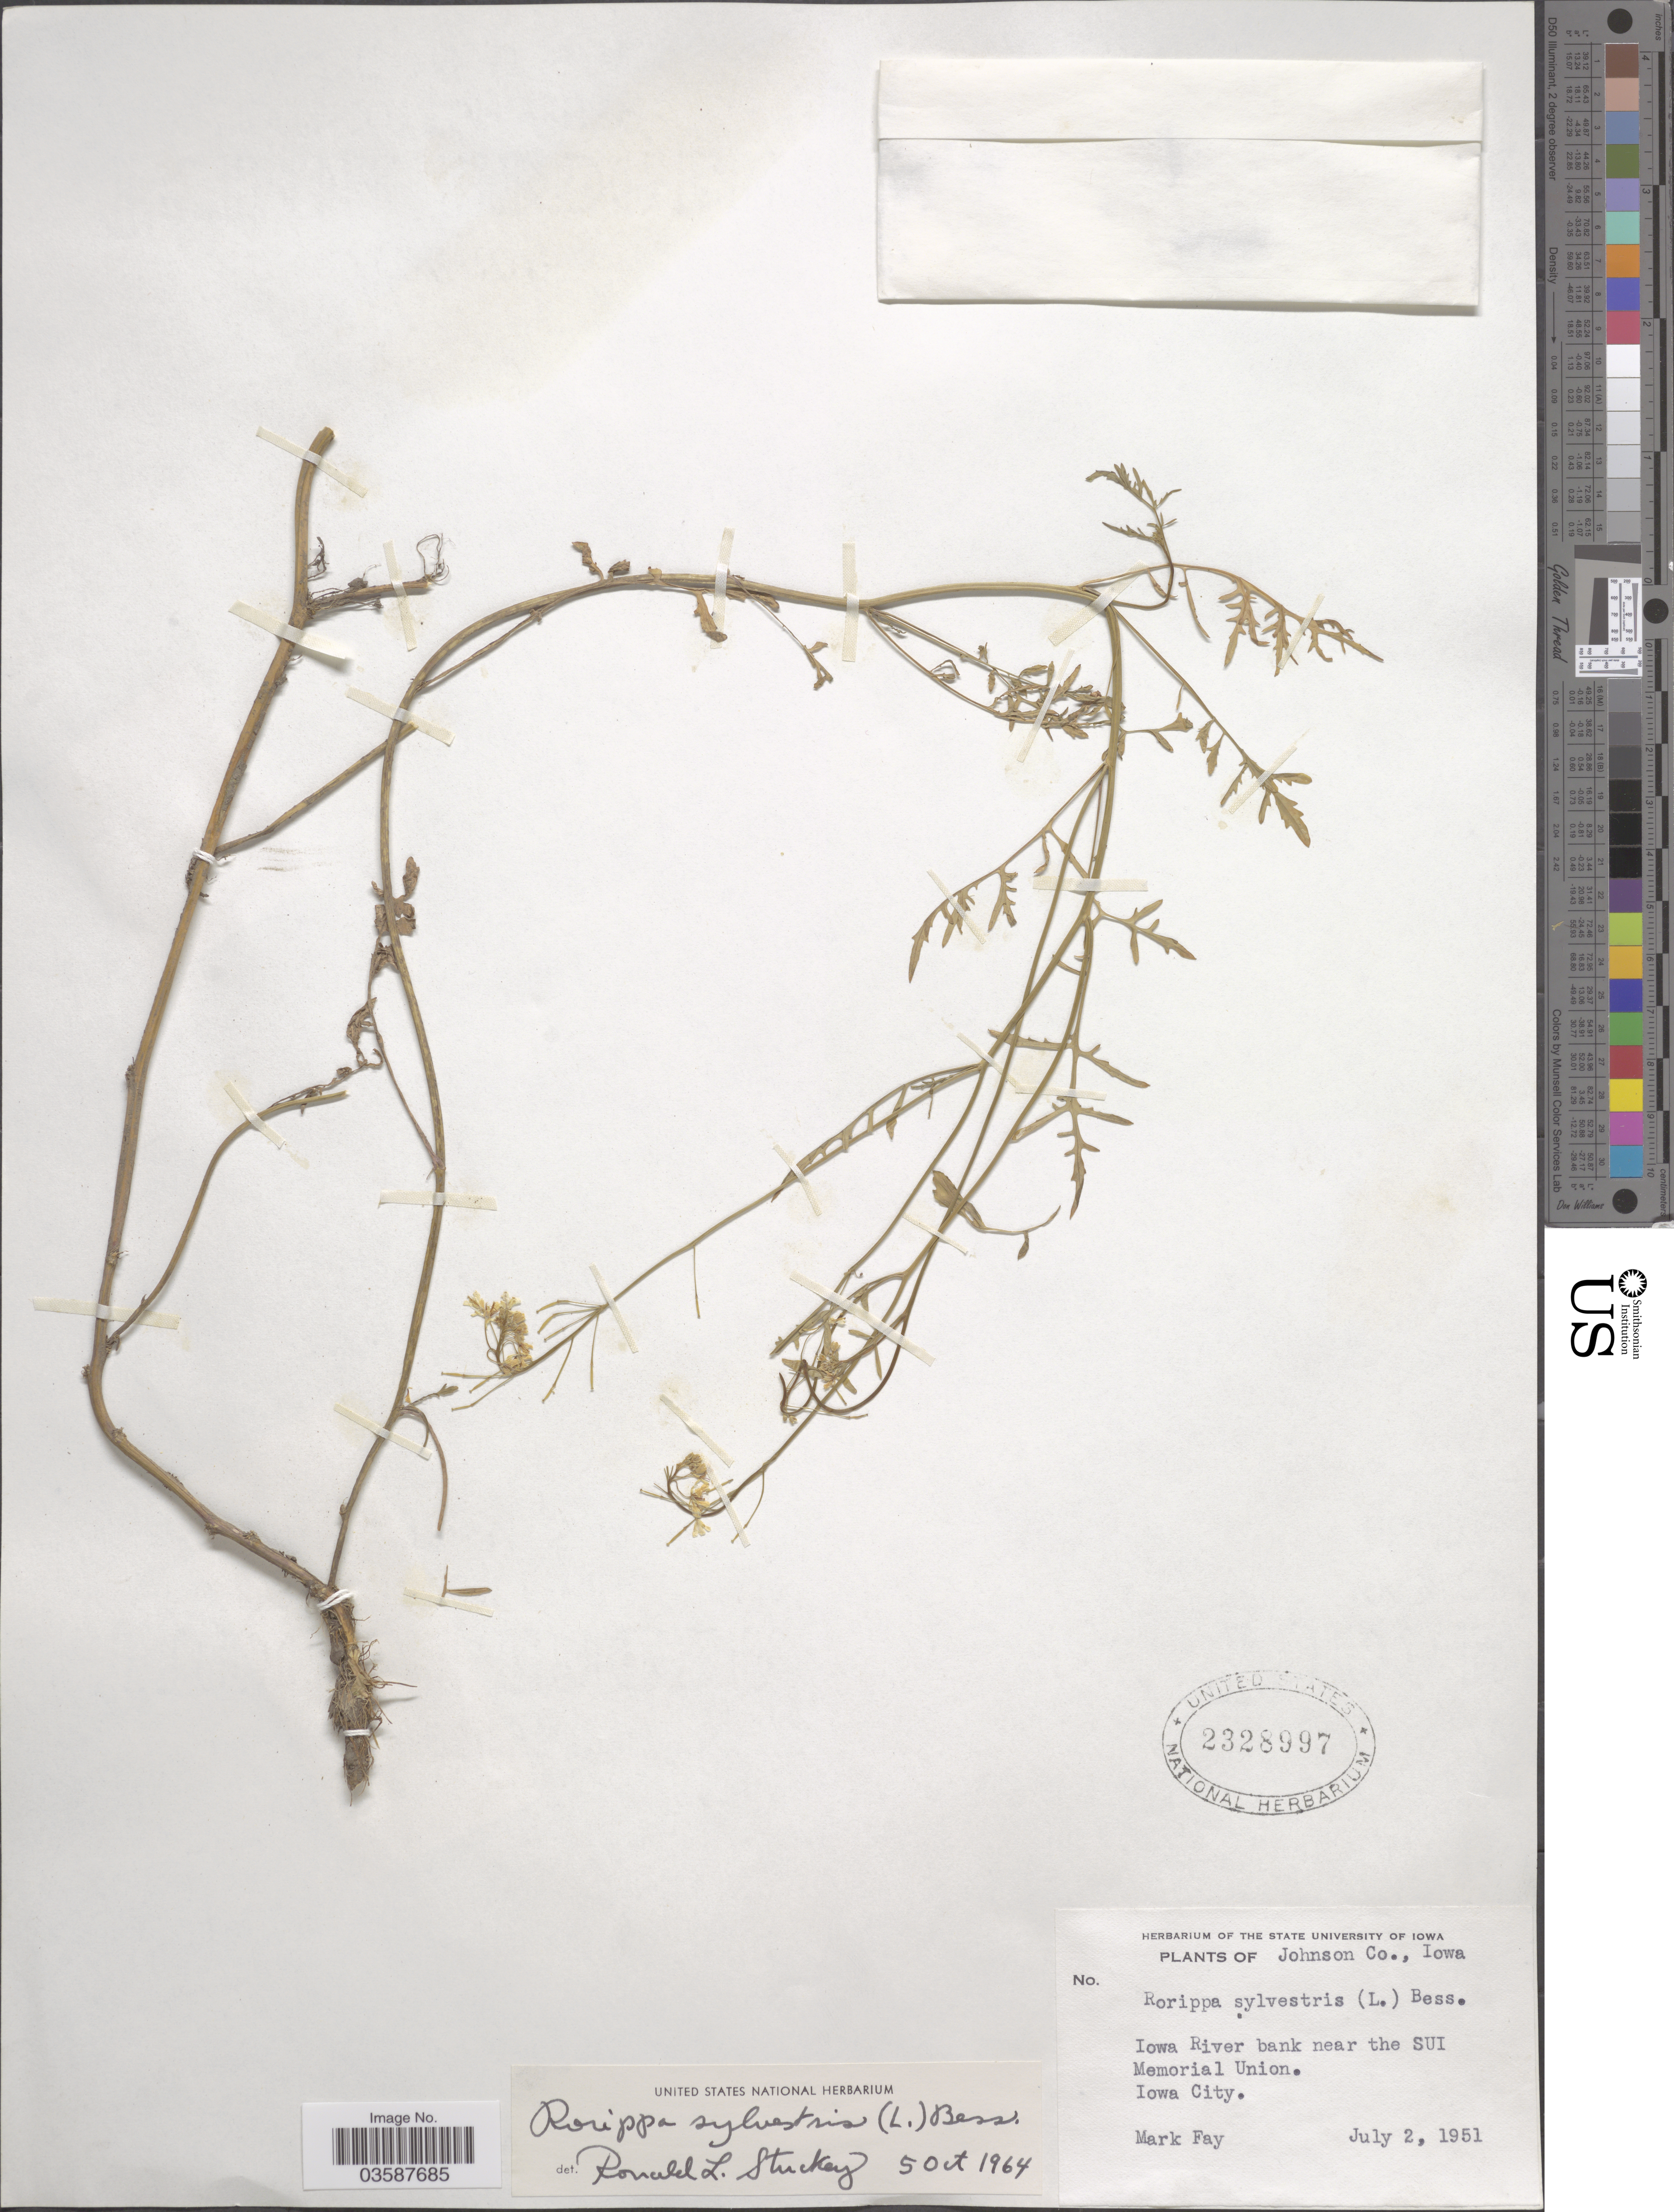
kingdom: Plantae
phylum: Tracheophyta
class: Magnoliopsida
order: Brassicales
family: Brassicaceae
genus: Rorippa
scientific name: Rorippa sylvestris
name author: (L.) Besser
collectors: M. Fay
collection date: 1951-07-02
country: United States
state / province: Iowa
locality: Johnson Co. Iowa River bank near the SUI Memorial Union. Iowa City.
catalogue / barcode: US 2328997